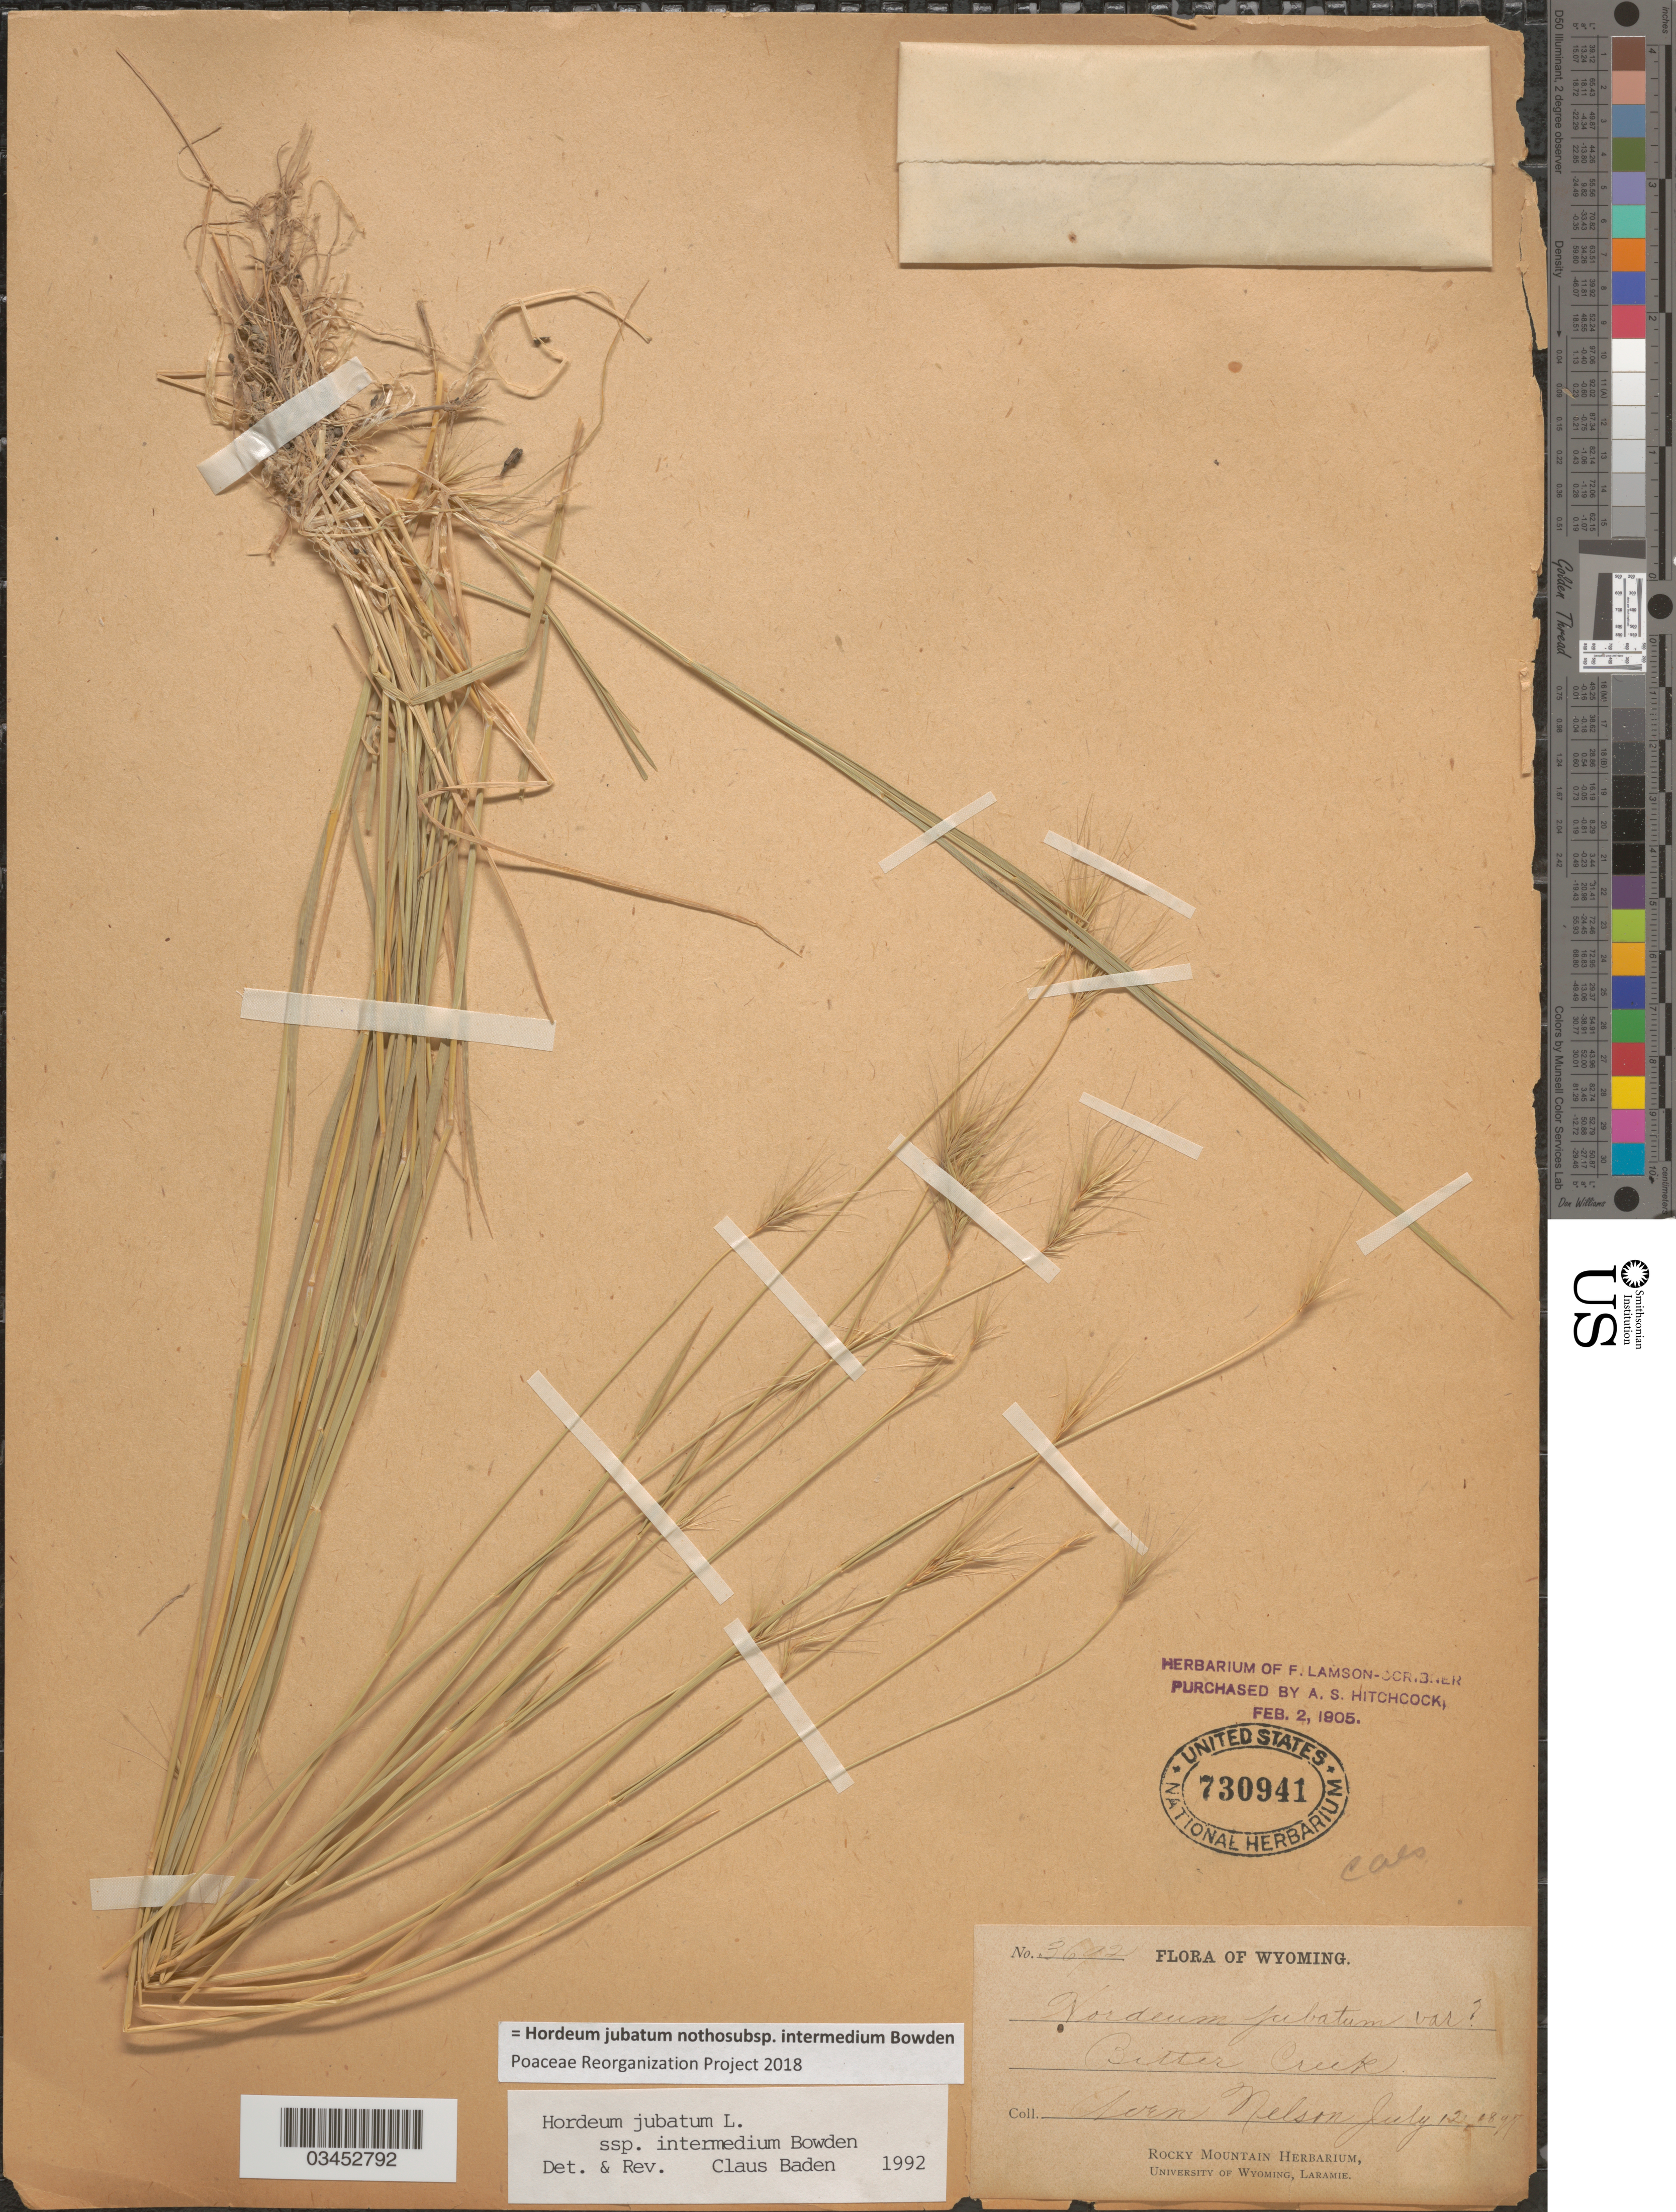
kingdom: Plantae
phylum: Tracheophyta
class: Liliopsida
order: Poales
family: Poaceae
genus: Hordeum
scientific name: Hordeum jubatum nothosubsp. intermedium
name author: Bowden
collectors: A. Nelson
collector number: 3692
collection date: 1897-07-12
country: United States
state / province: Wyoming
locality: Bitter Creek.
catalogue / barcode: US 730941